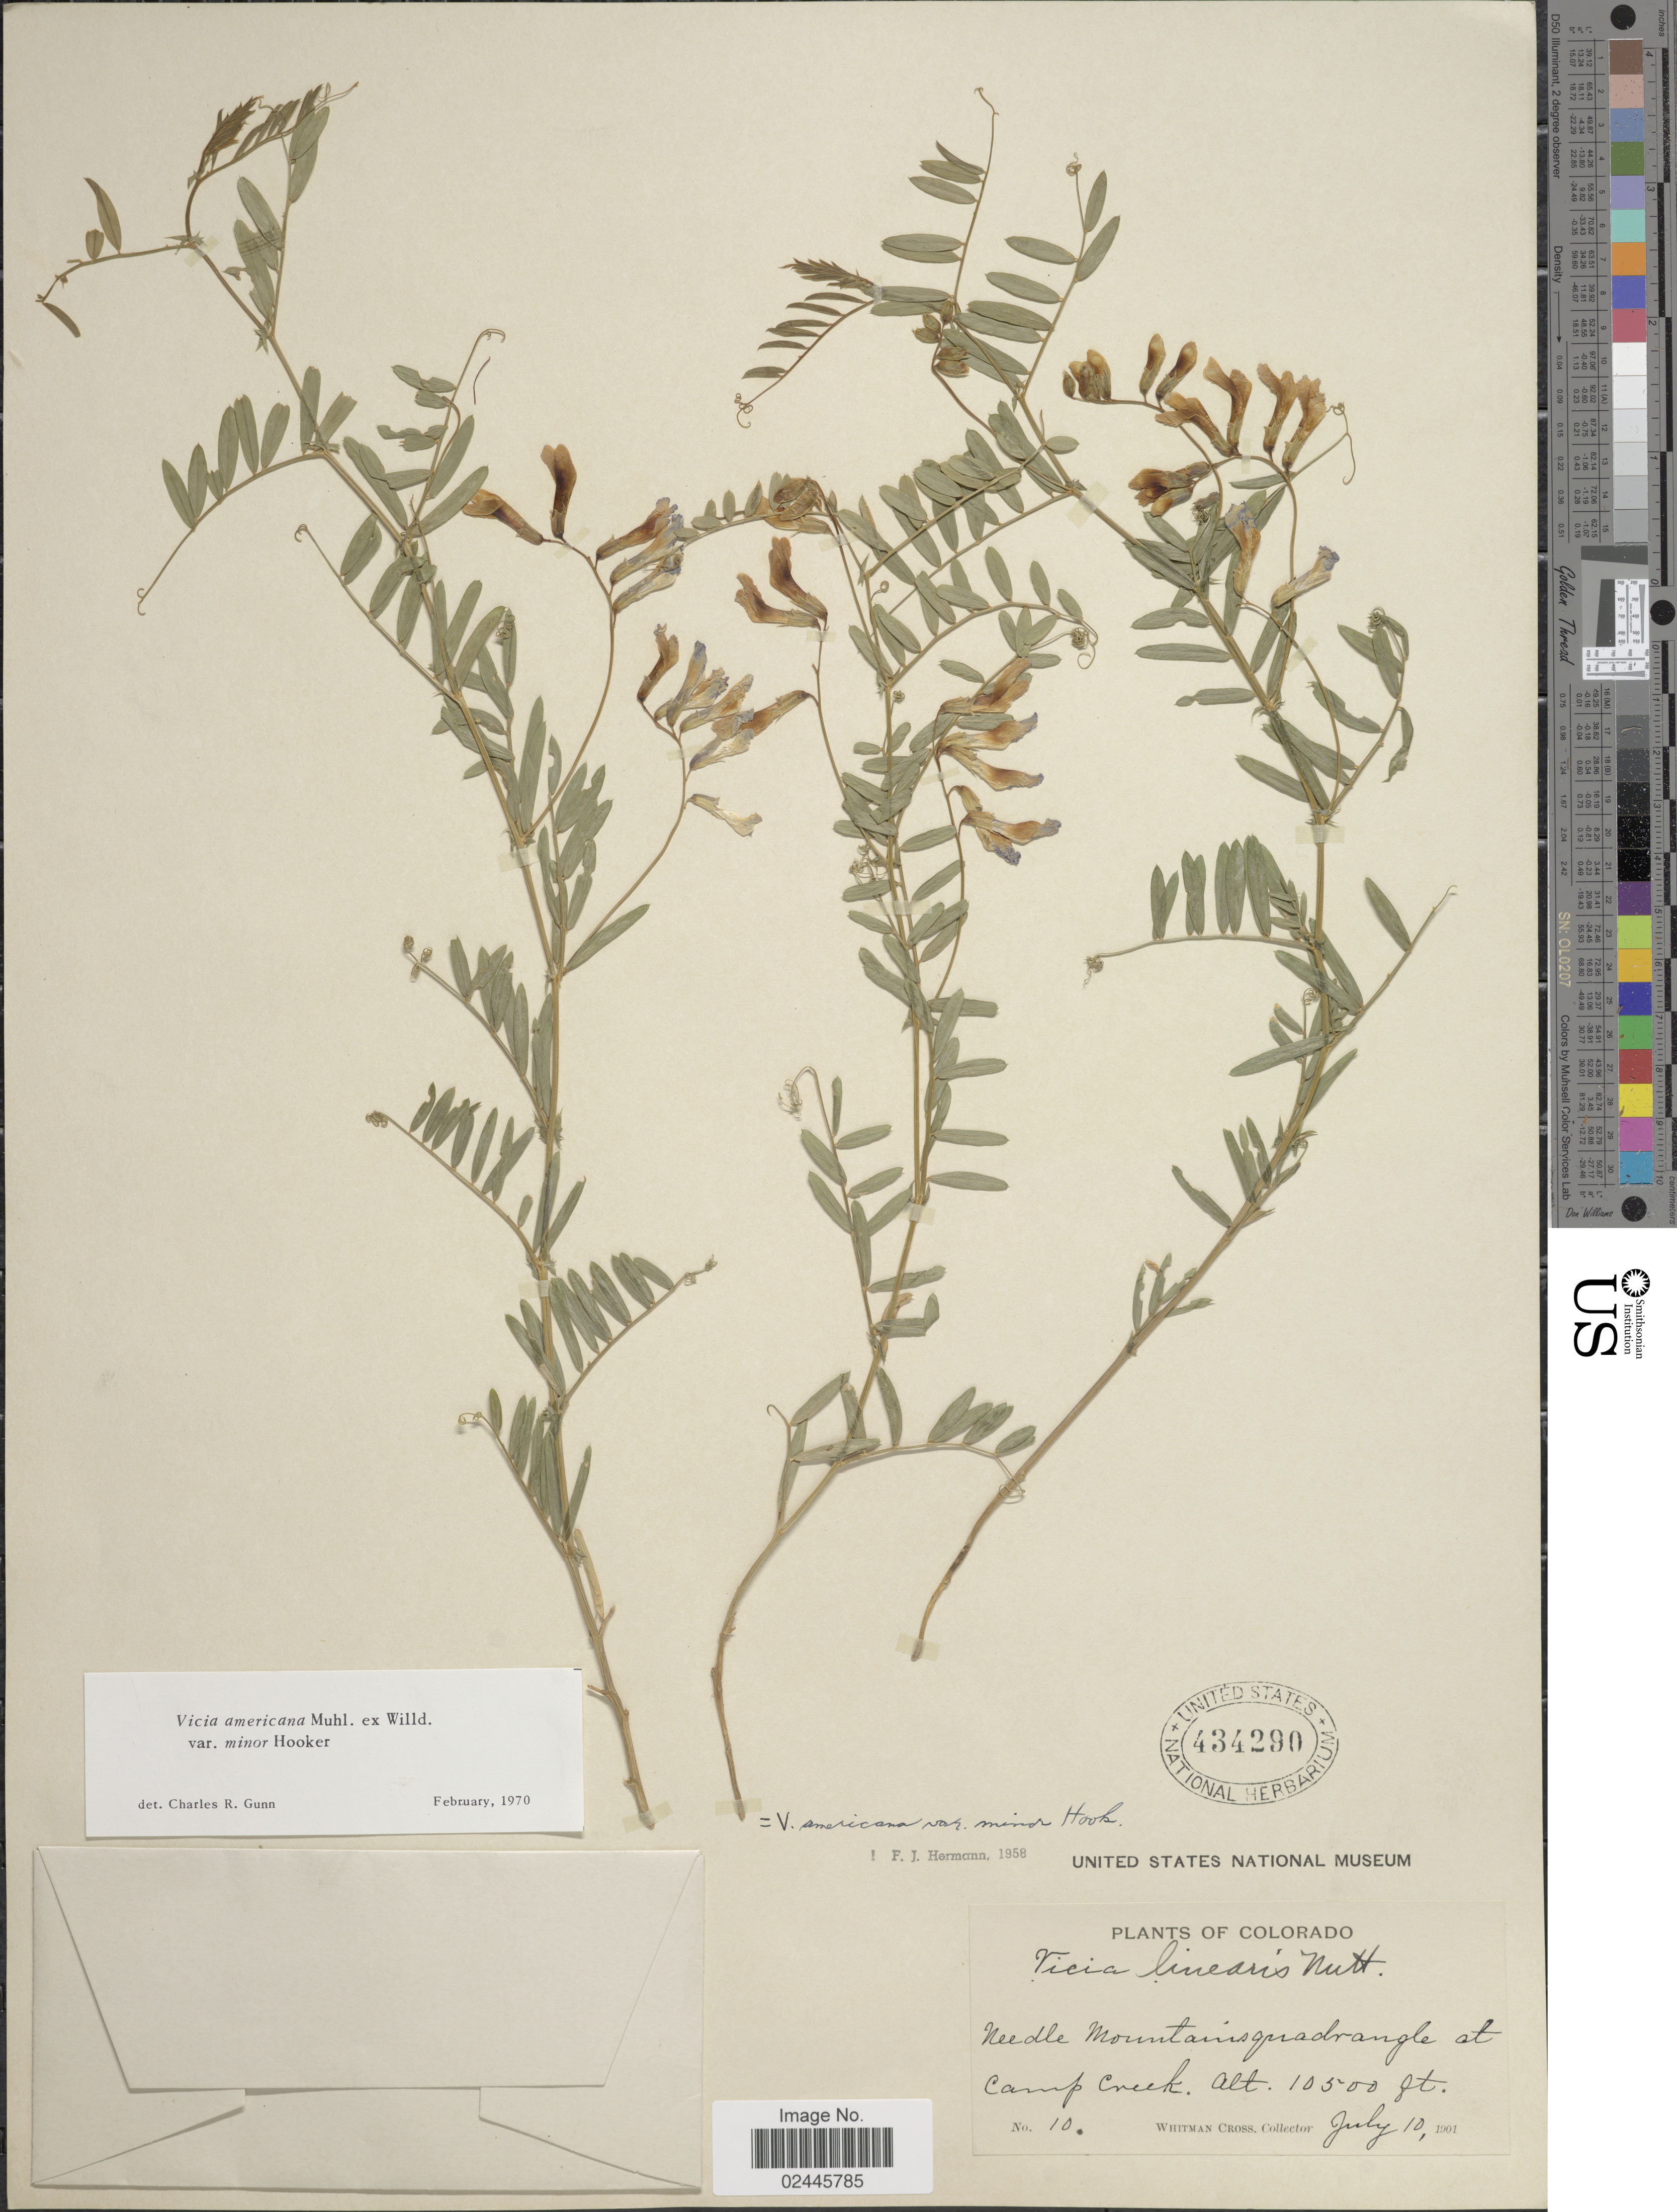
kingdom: Plantae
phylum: Tracheophyta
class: Magnoliopsida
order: Fabales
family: Fabaceae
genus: Vicia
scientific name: Vicia americana var. minor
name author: Hook.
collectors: W. Cross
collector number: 10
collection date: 1901-07-10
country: United States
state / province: Colorado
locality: Colorado, Needle Mountainsquadrangle at camp creek,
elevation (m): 3200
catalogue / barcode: US 434290